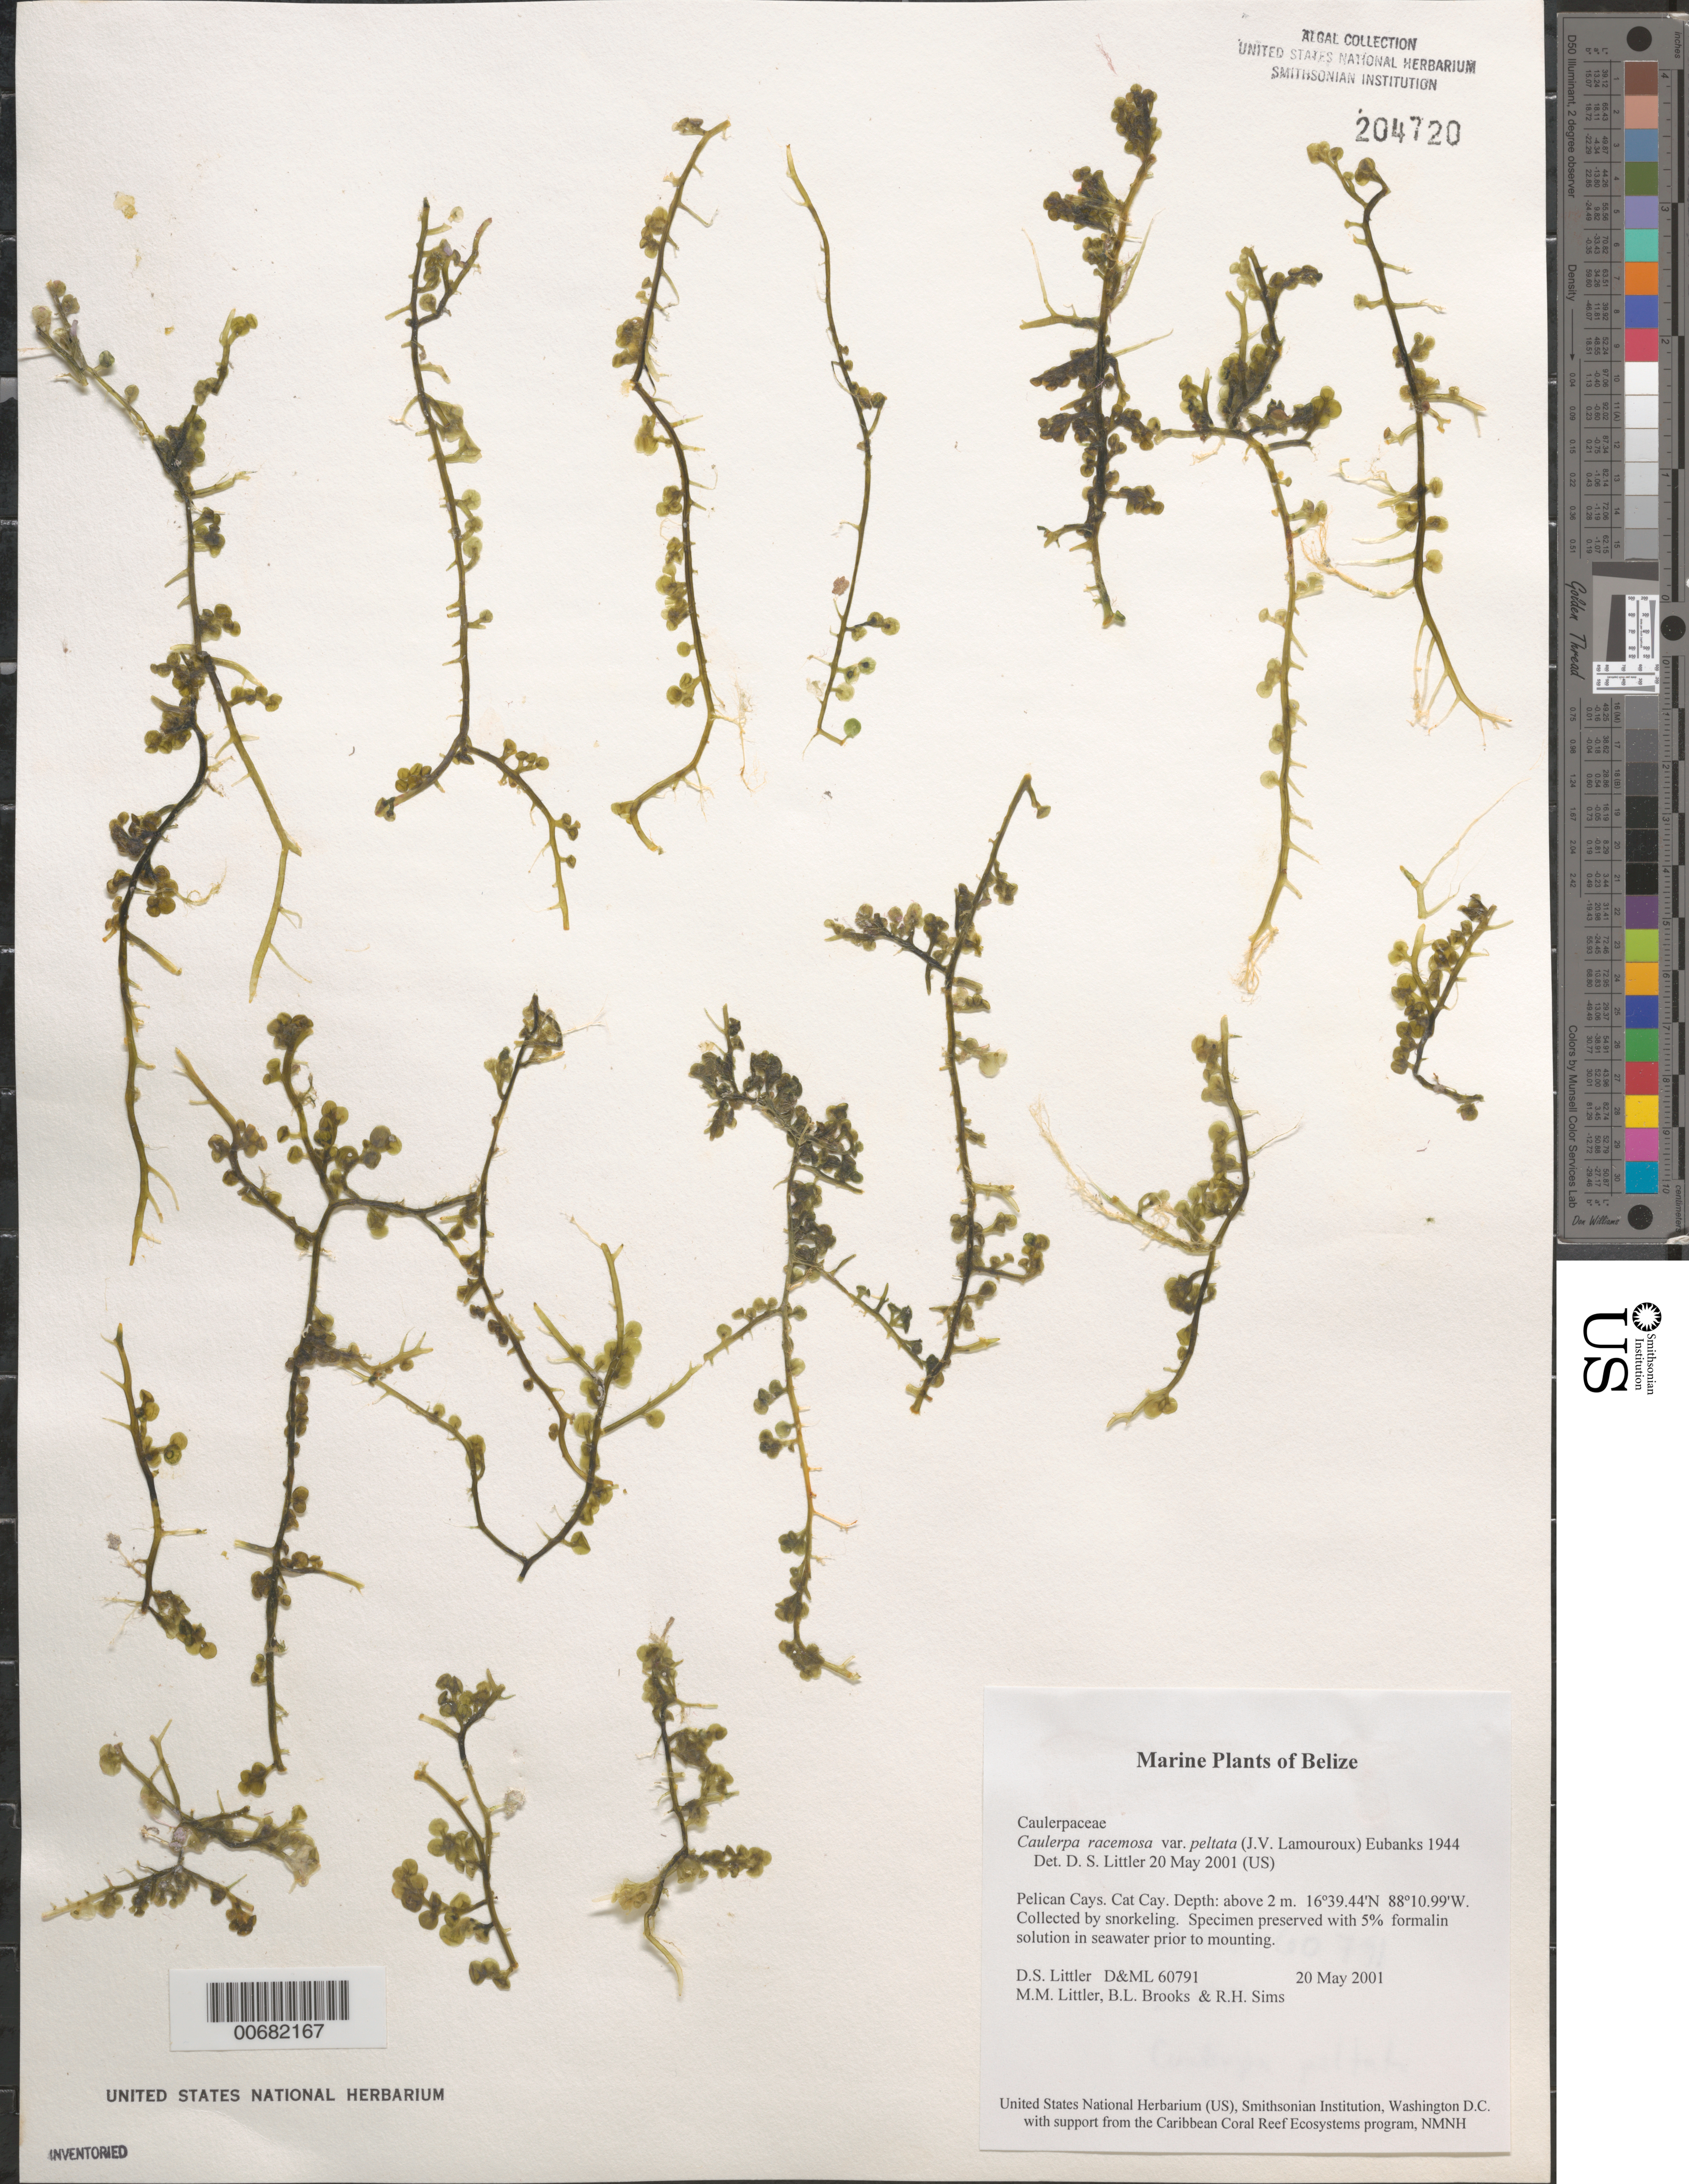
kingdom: Plantae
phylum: Chlorophyta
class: Ulvophyceae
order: Bryopsidales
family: Caulerpaceae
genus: Caulerpa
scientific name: Caulerpa racemosa var. peltata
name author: (J.V.Lamouroux) Eubank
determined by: Littler, D. S.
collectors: D. S. Littler, M. M. Littler, B. Brooks & R. H. Sims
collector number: D&ML 60791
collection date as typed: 20 May 2001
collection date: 2001-05-20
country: Belize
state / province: Stann Creek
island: Cat Cay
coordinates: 16 39.44' N, 88 10.99' W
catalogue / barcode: US 204720